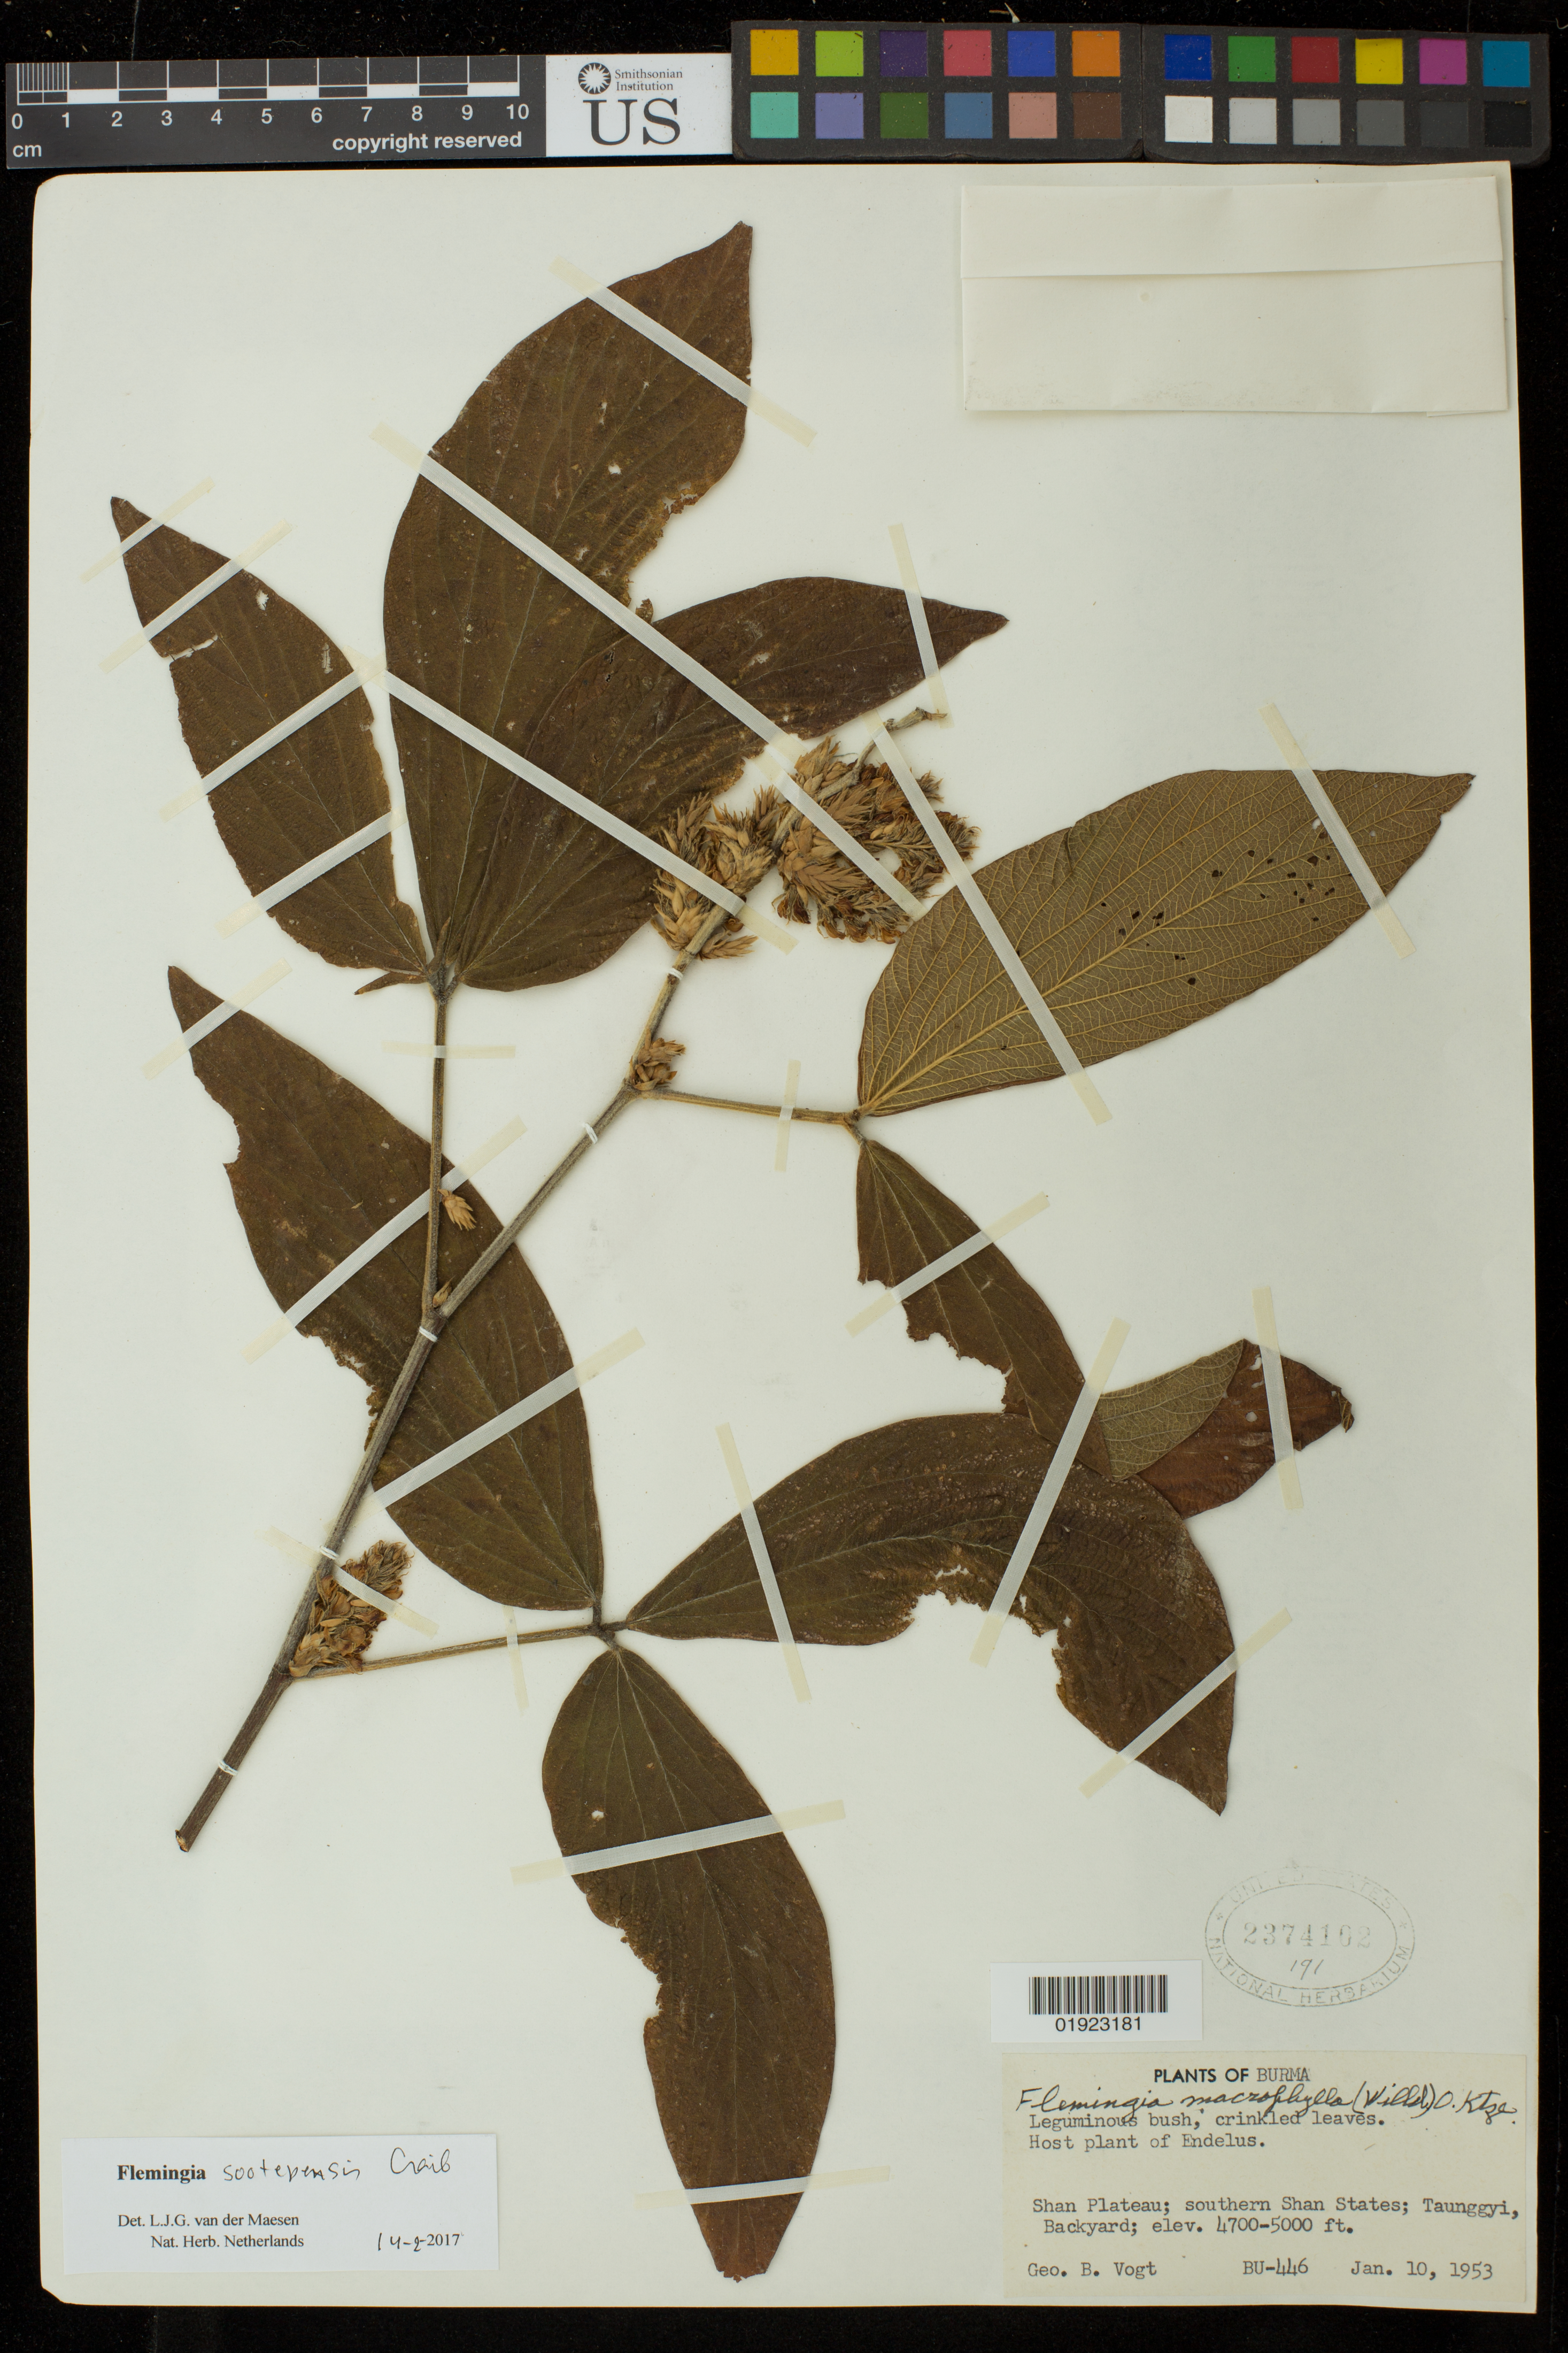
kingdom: Plantae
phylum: Tracheophyta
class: Magnoliopsida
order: Fabales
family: Fabaceae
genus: Flemingia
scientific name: Flemingia sootepensis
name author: Craib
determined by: van der Maesen, L.J.G.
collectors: G. Vogt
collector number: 446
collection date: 1953-01-10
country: Myanmar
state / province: Shan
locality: Shan Plateau; southern Shan states; Taunggyi, Backyard.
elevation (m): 1433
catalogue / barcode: US 2374102